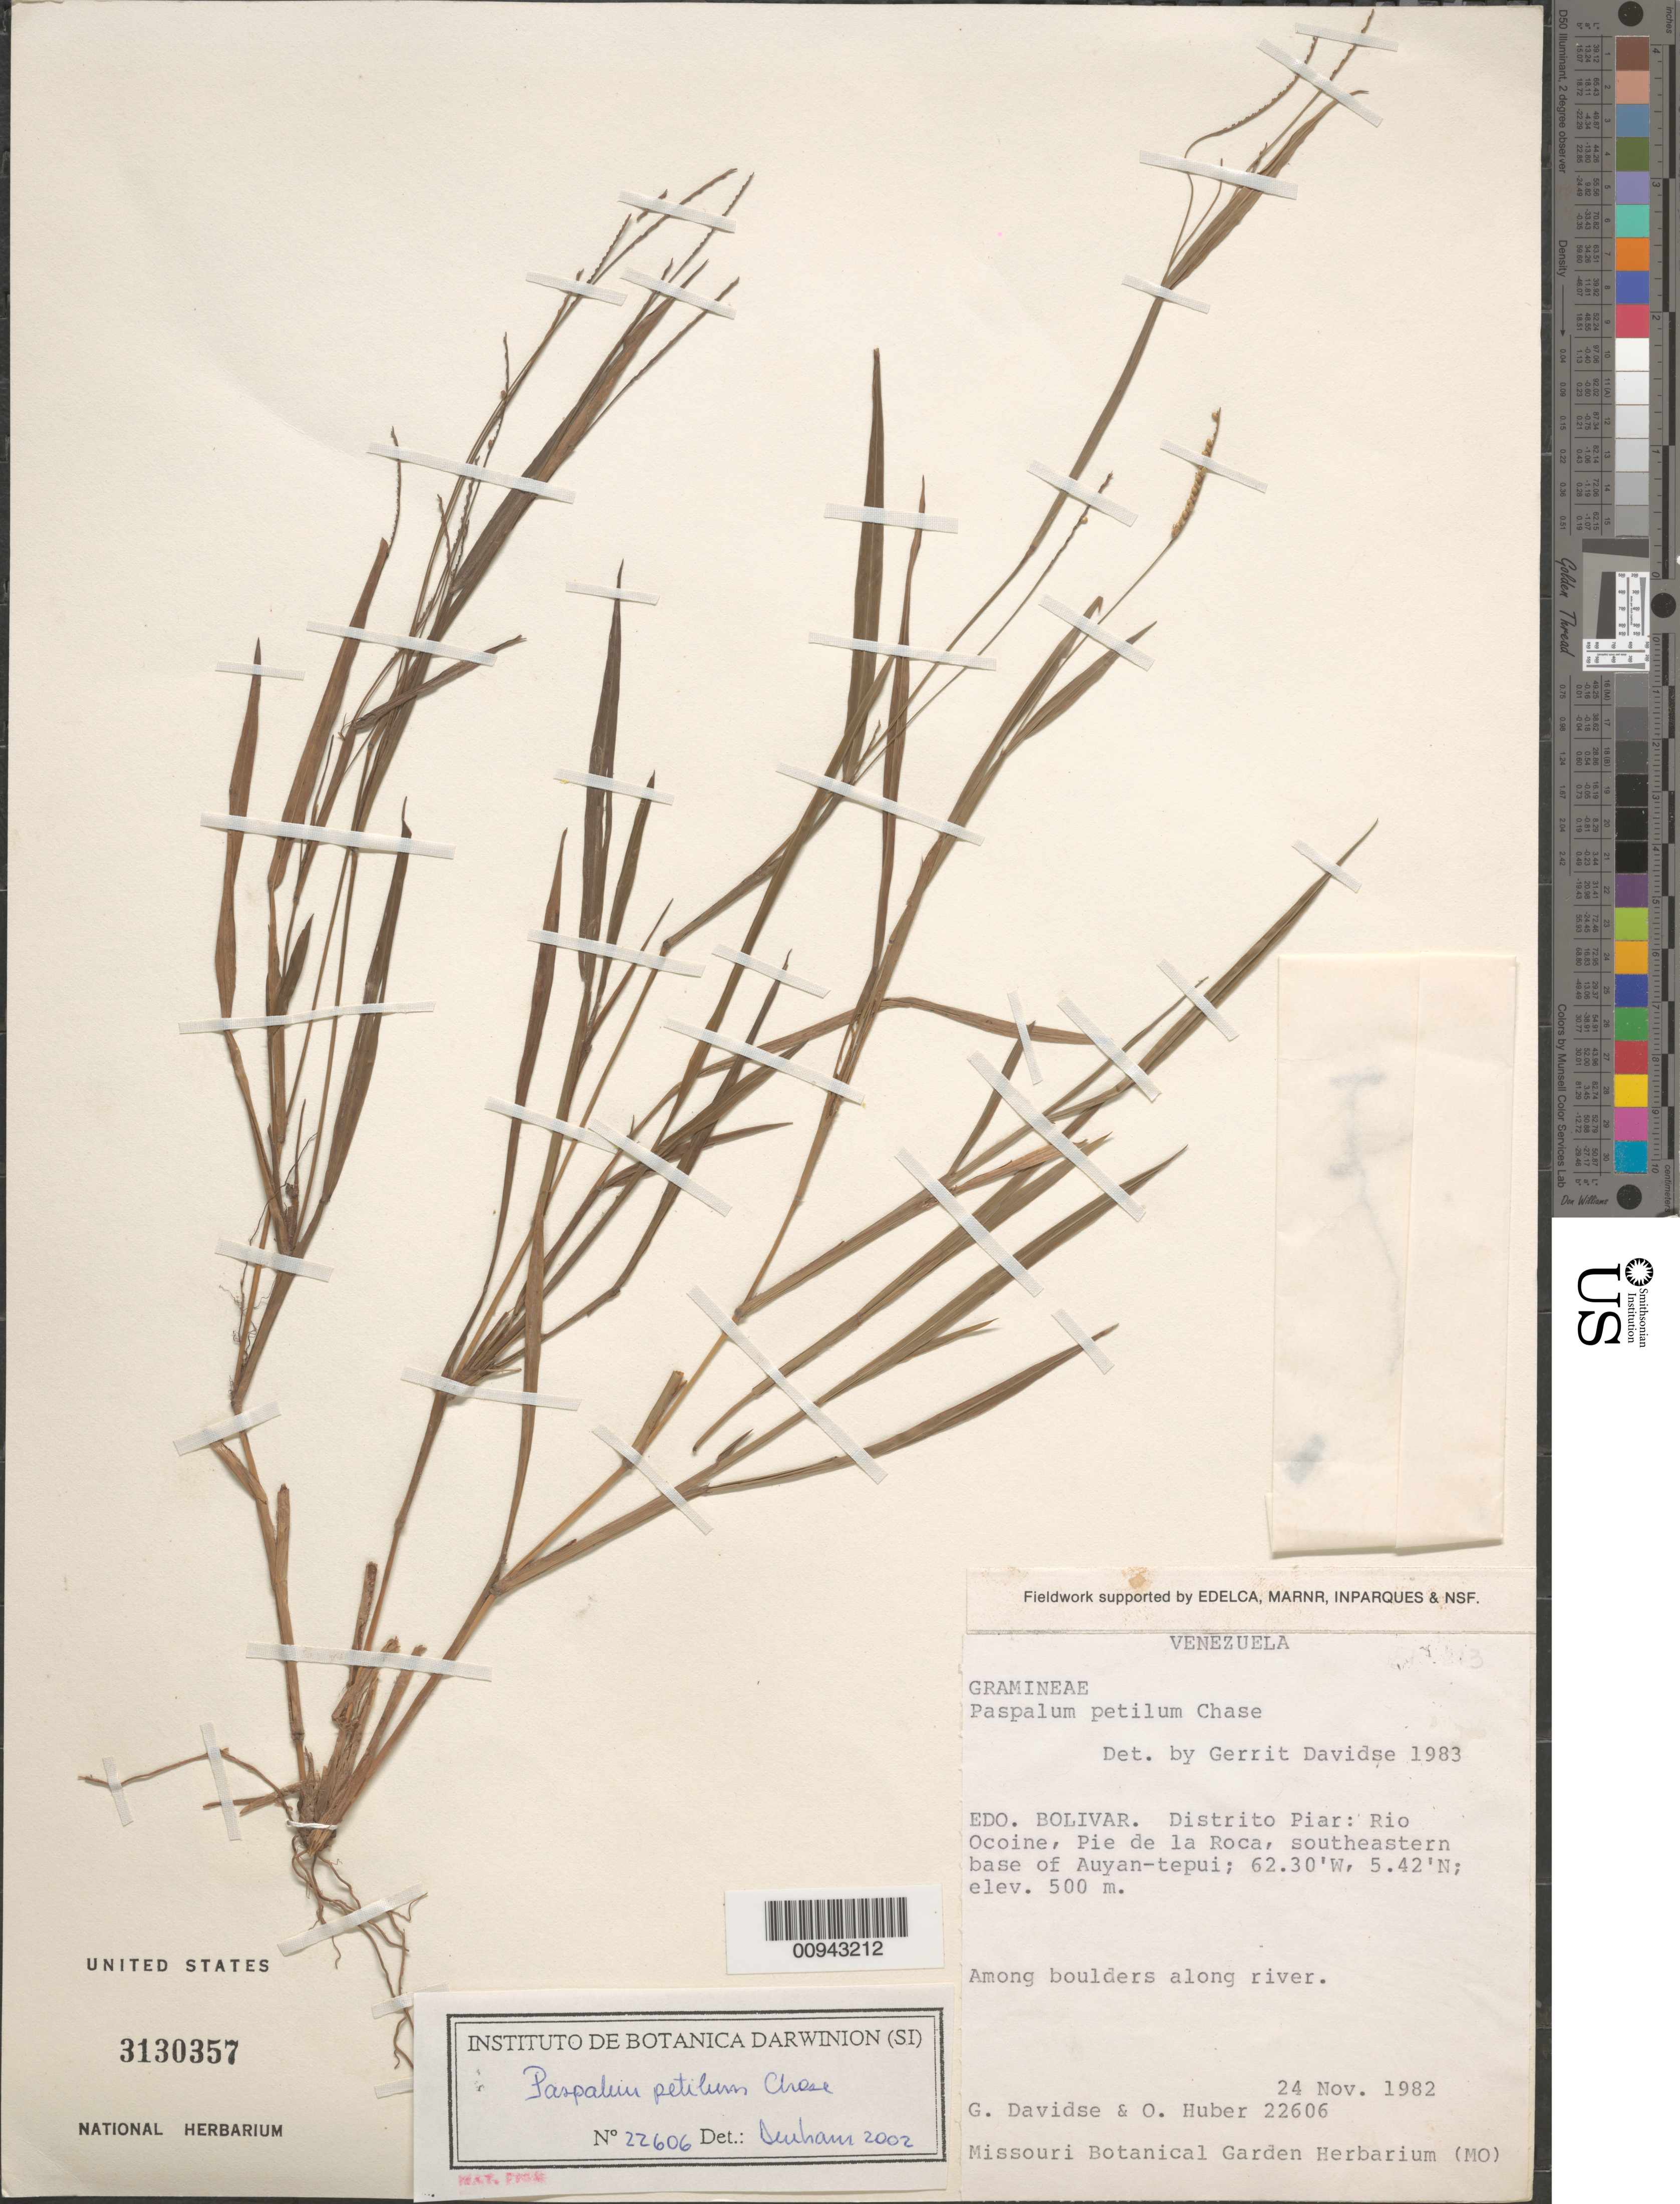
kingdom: Plantae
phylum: Tracheophyta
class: Liliopsida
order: Poales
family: Poaceae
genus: Paspalum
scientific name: Paspalum petilum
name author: Chase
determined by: Dehman, --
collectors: G. Davidse & O. Huber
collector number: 22606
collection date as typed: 24-Nov-82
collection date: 1982-11-24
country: Venezuela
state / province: Bolívar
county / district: Piar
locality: Río Ocoine, Pie de la Roca, SE base of Auyan-tepuí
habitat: Among boulders along river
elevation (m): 500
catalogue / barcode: US 3130357